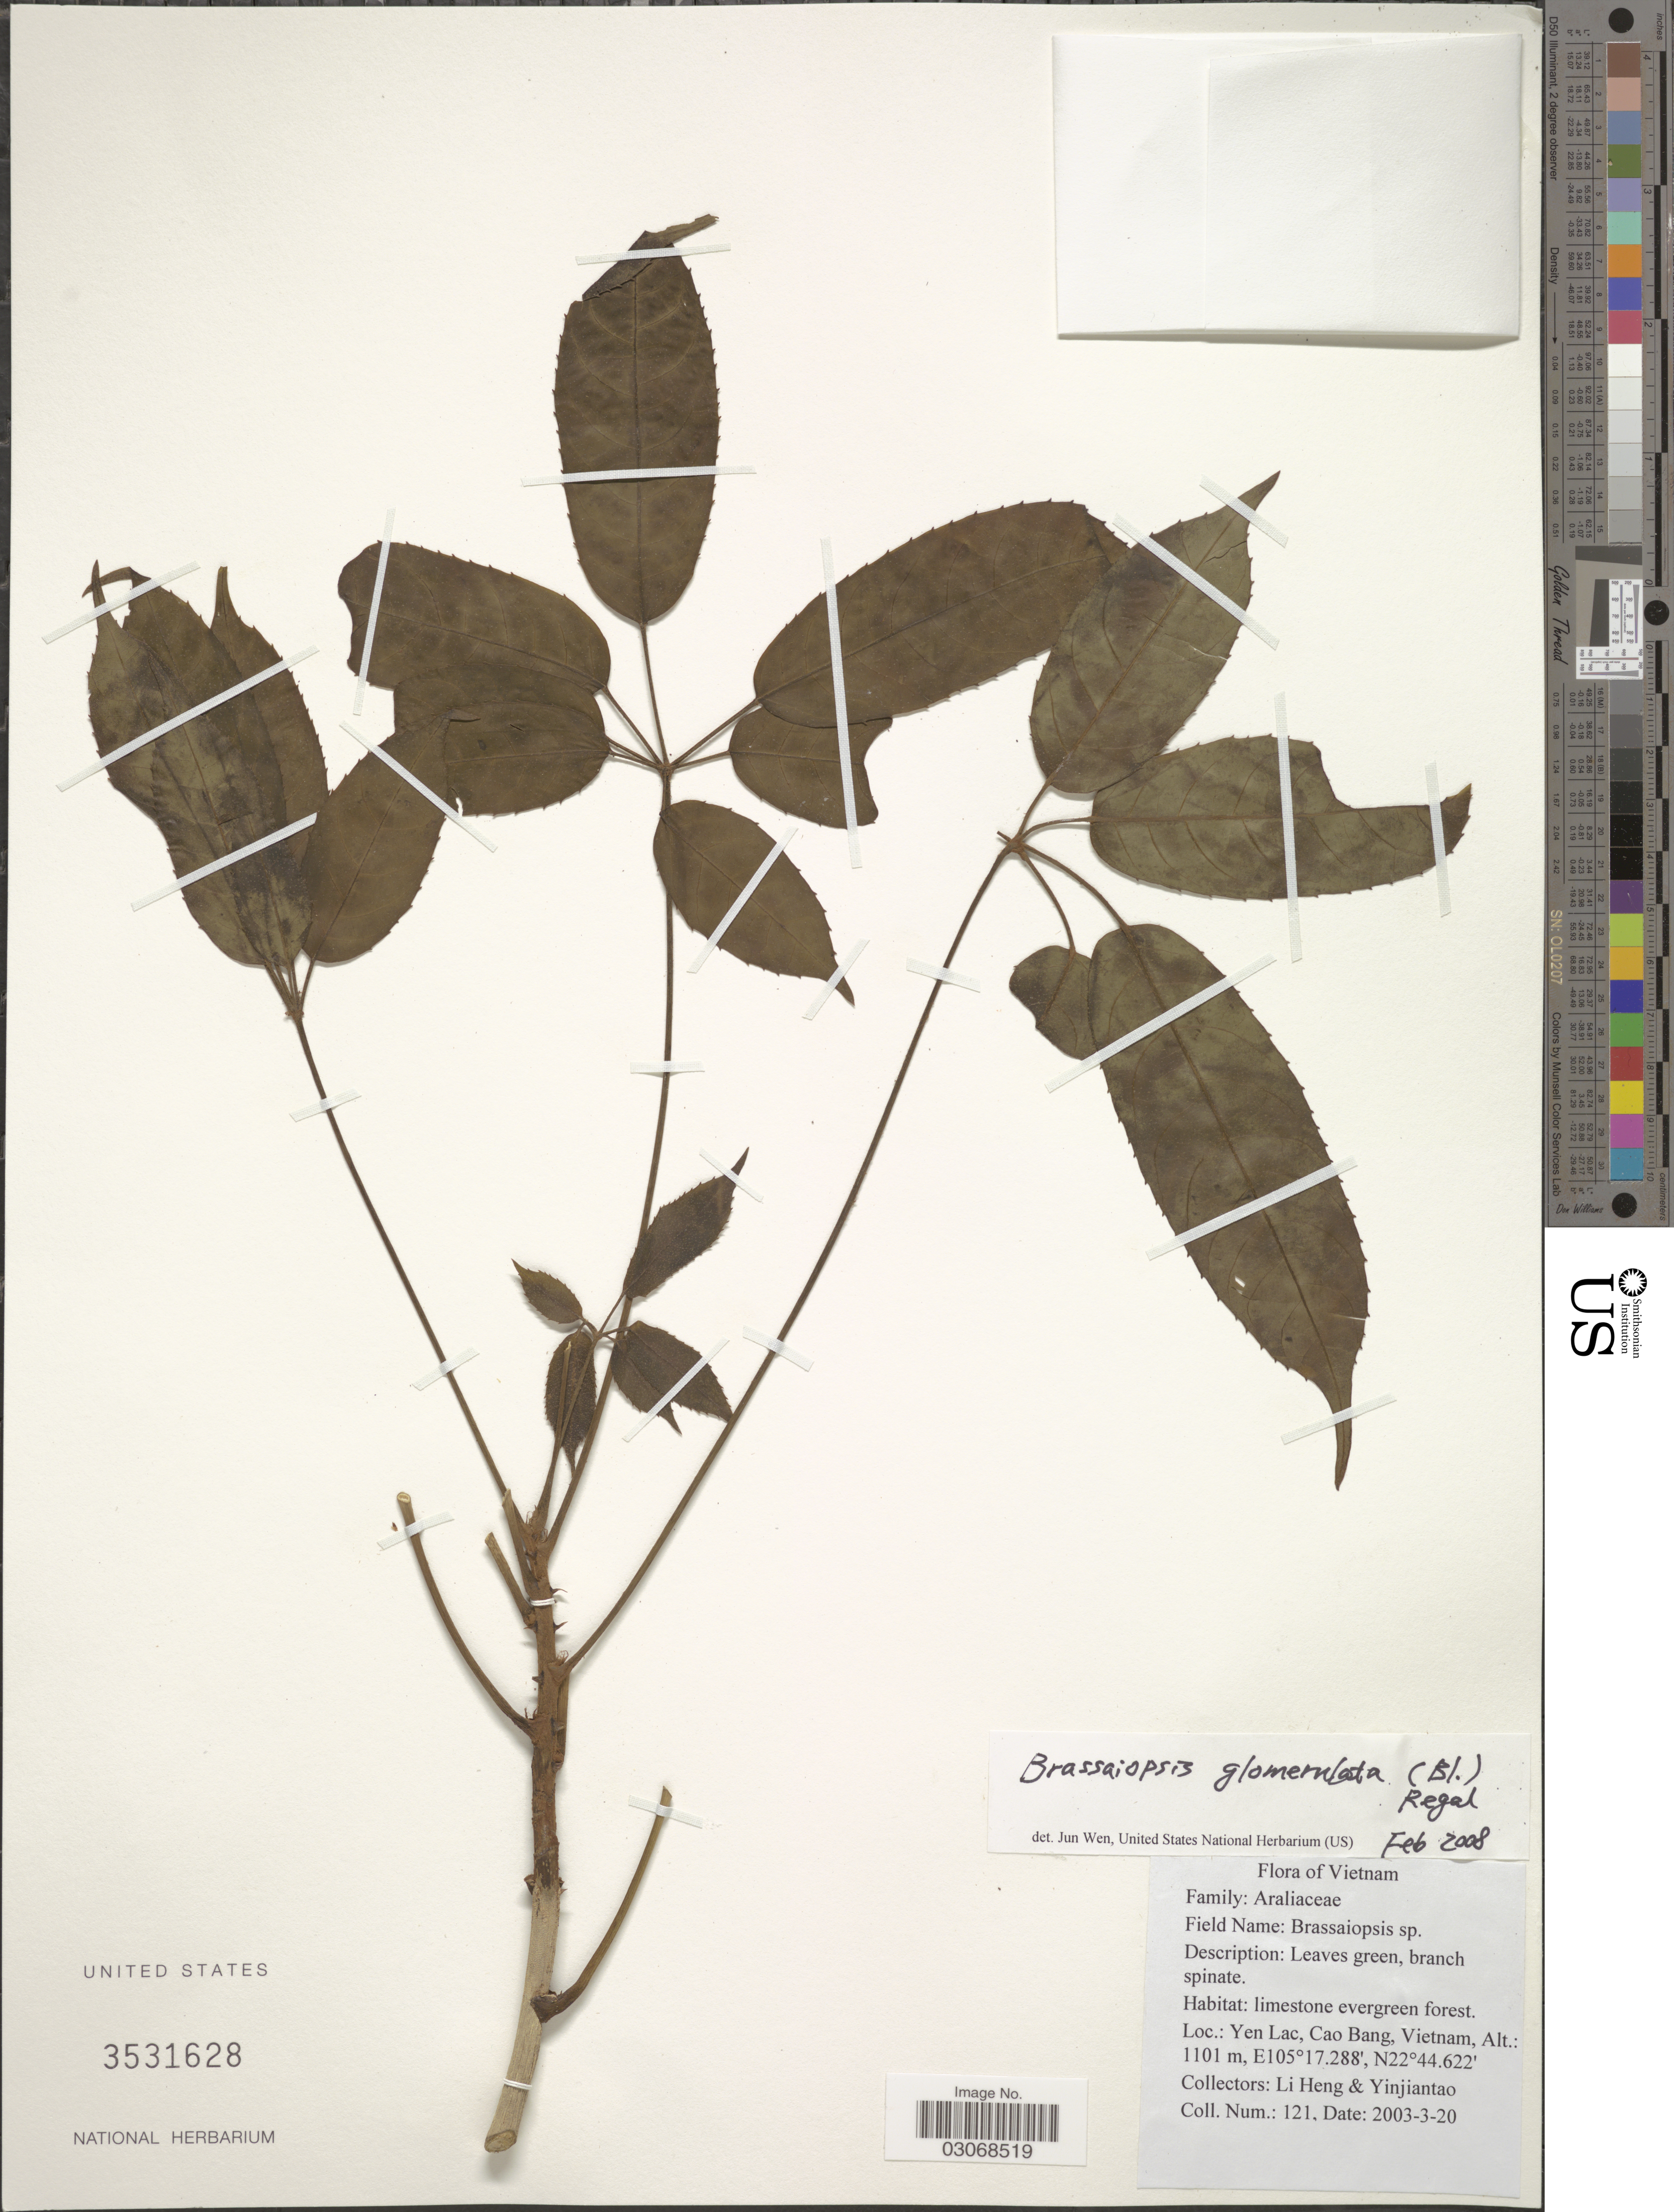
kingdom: Plantae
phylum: Tracheophyta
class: Magnoliopsida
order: Apiales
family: Araliaceae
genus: Brassaiopsis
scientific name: Brassaiopsis glomerulata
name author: (Blume) Regel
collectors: L. Heng & Yinjiantao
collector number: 121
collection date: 2003-03-20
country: Vietnam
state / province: Cao Bang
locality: Yen Lac, Cao Bang.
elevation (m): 1101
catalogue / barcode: US 3531628